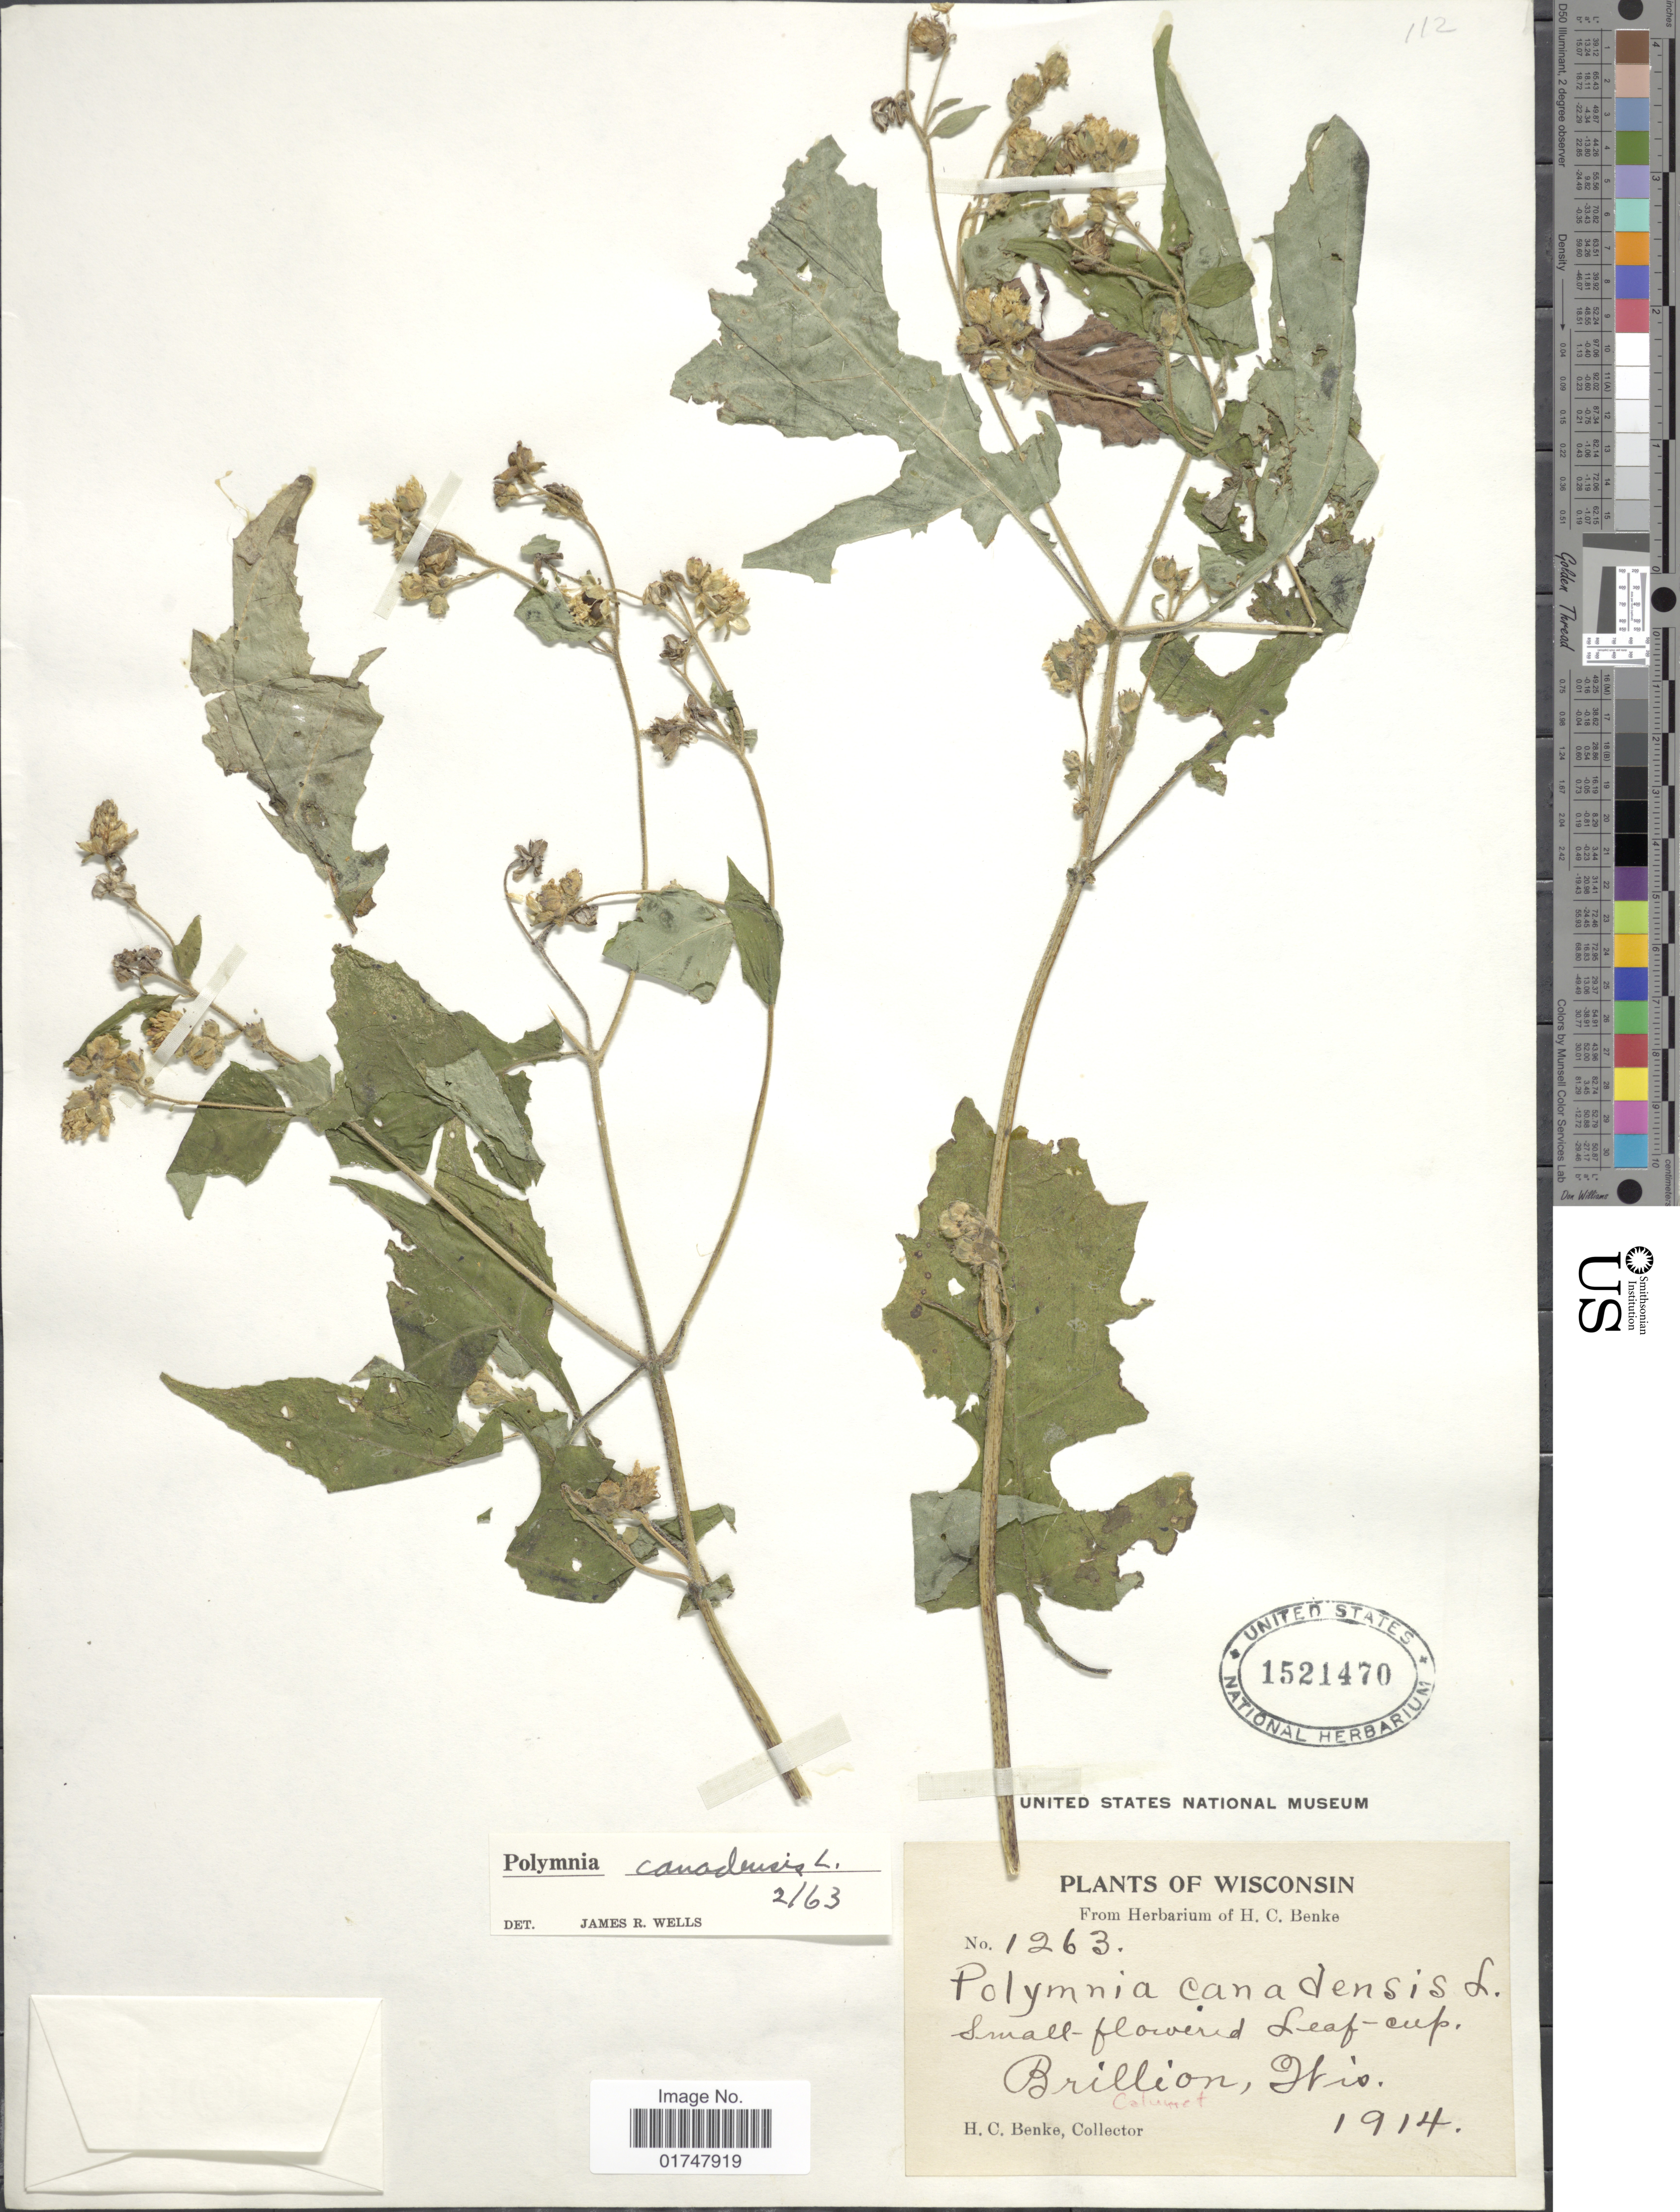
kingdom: Plantae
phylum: Tracheophyta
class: Magnoliopsida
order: Asterales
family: Asteraceae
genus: Polymnia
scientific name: Polymnia canadensis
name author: L.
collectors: H. Benke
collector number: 1263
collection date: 1914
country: United States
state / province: Wisconsin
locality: Brillion, Calumet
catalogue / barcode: US 1521470